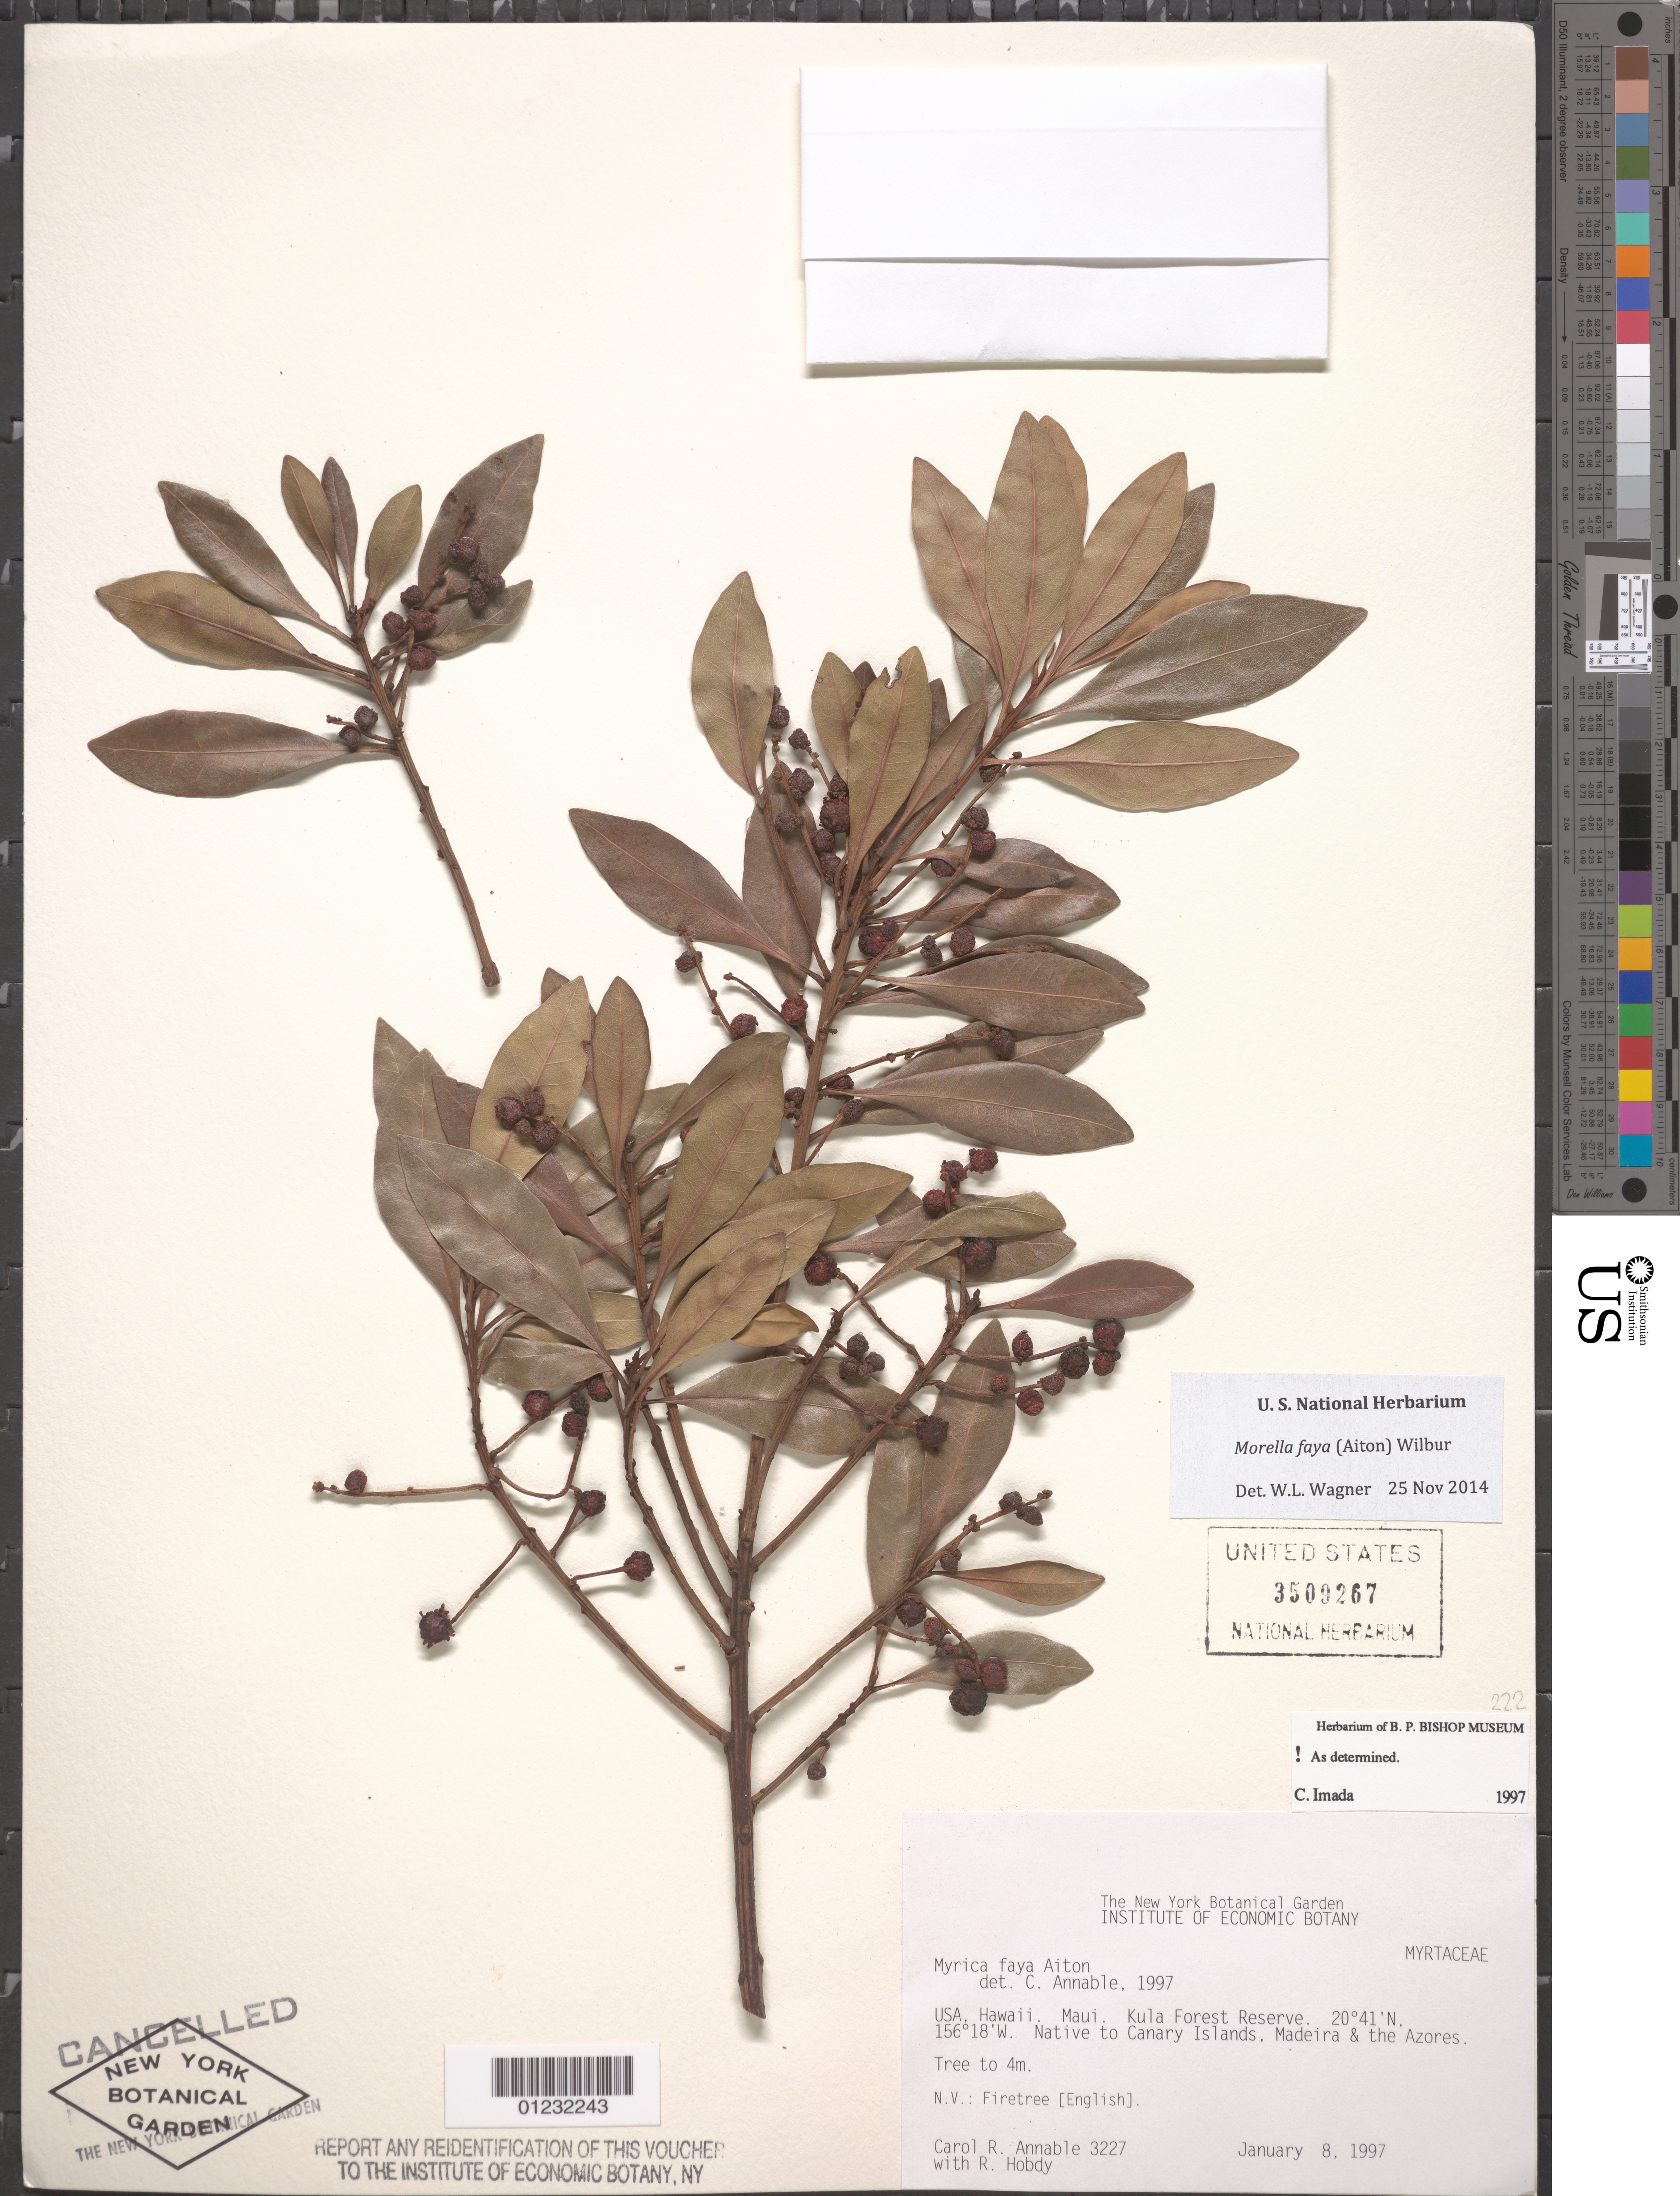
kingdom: Plantae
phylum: Tracheophyta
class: Magnoliopsida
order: Fagales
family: Myricaceae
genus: Morella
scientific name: Morella faya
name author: (Aiton) Wilbur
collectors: C. R. Annable & R. Hobdy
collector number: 3227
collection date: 1997-01-08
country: United States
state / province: Hawaii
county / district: Maui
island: Maui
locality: Kula Forest Reserve.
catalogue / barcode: US 3509267